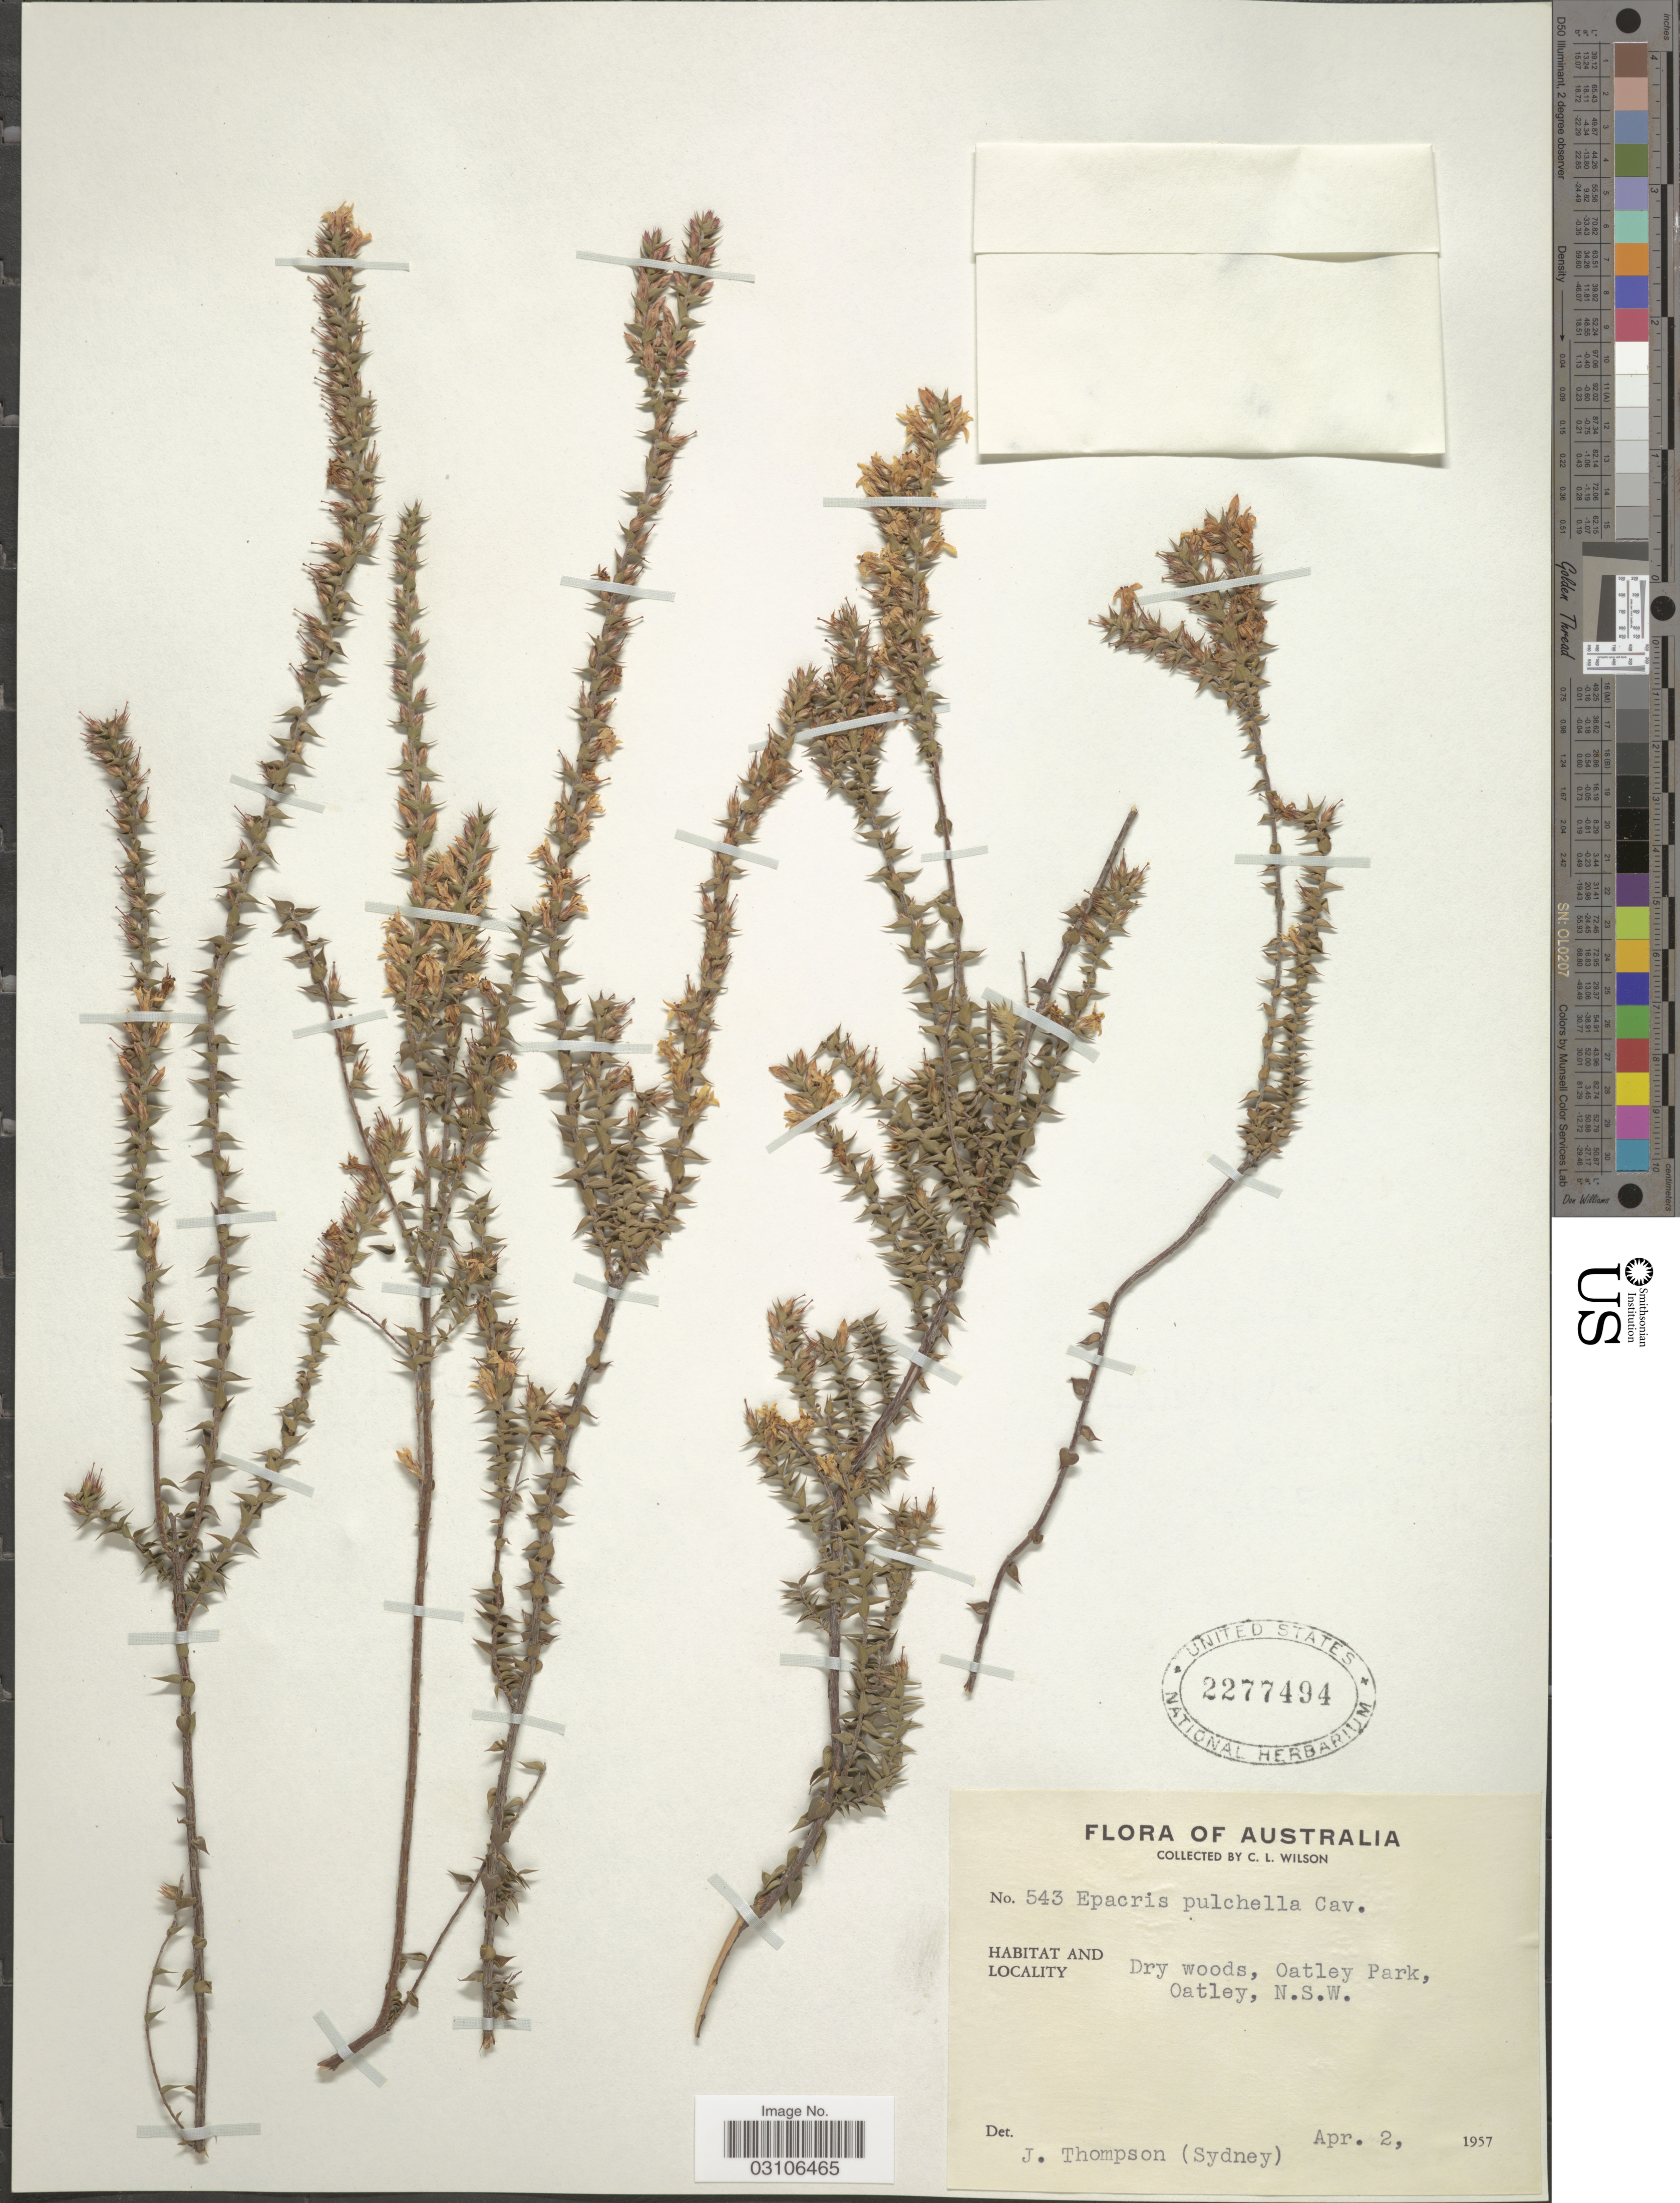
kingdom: Plantae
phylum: Tracheophyta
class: Magnoliopsida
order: Ericales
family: Ericaceae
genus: Epacris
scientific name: Epacris pulchella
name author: Cav.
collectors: C. L. Wilson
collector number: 543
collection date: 1957-04-02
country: Australia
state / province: New South Wales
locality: Dry woods, Oatley Park, Oatley.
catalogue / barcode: US 2277494